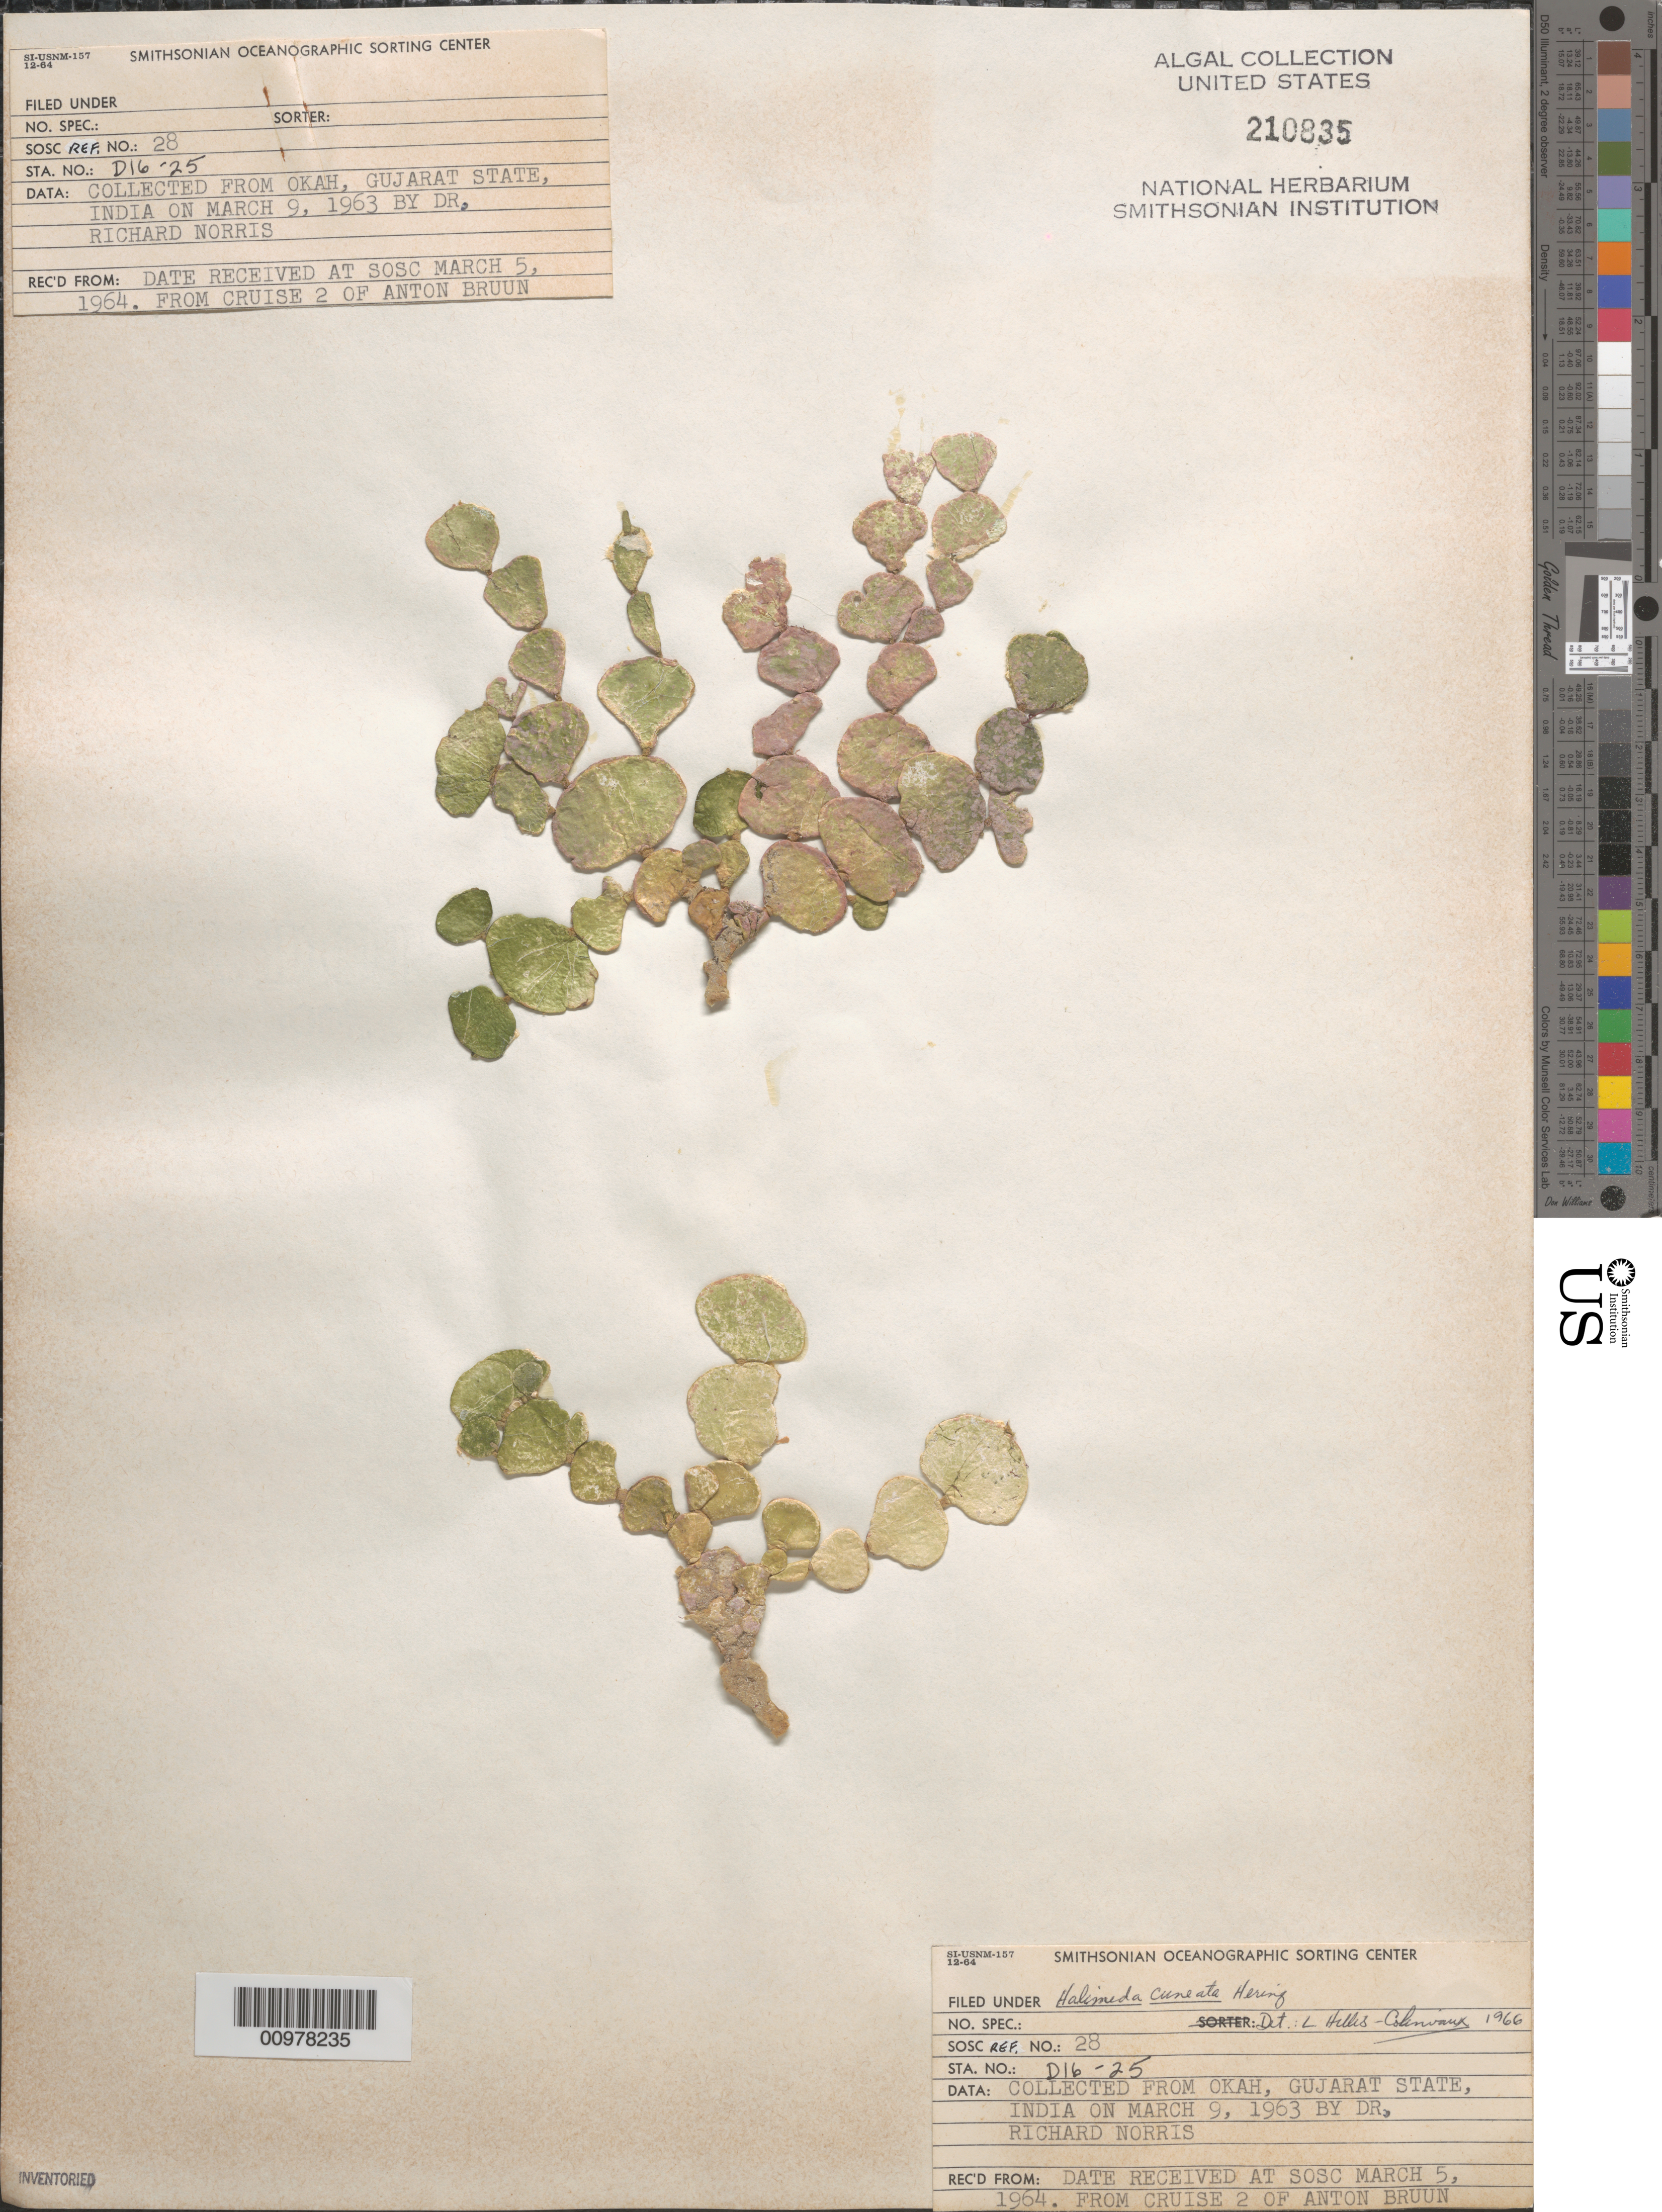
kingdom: Plantae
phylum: Chlorophyta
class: Ulvophyceae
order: Bryopsidales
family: Halimedaceae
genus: Halimeda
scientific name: Halimeda cuneata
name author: Hering in Krauss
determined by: Hillis-Colinvaux, L.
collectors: R. E. Norris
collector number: D16-25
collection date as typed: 09 Mar 1963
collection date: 1963-03-09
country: India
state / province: Gujarat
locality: Okah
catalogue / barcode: US 210835